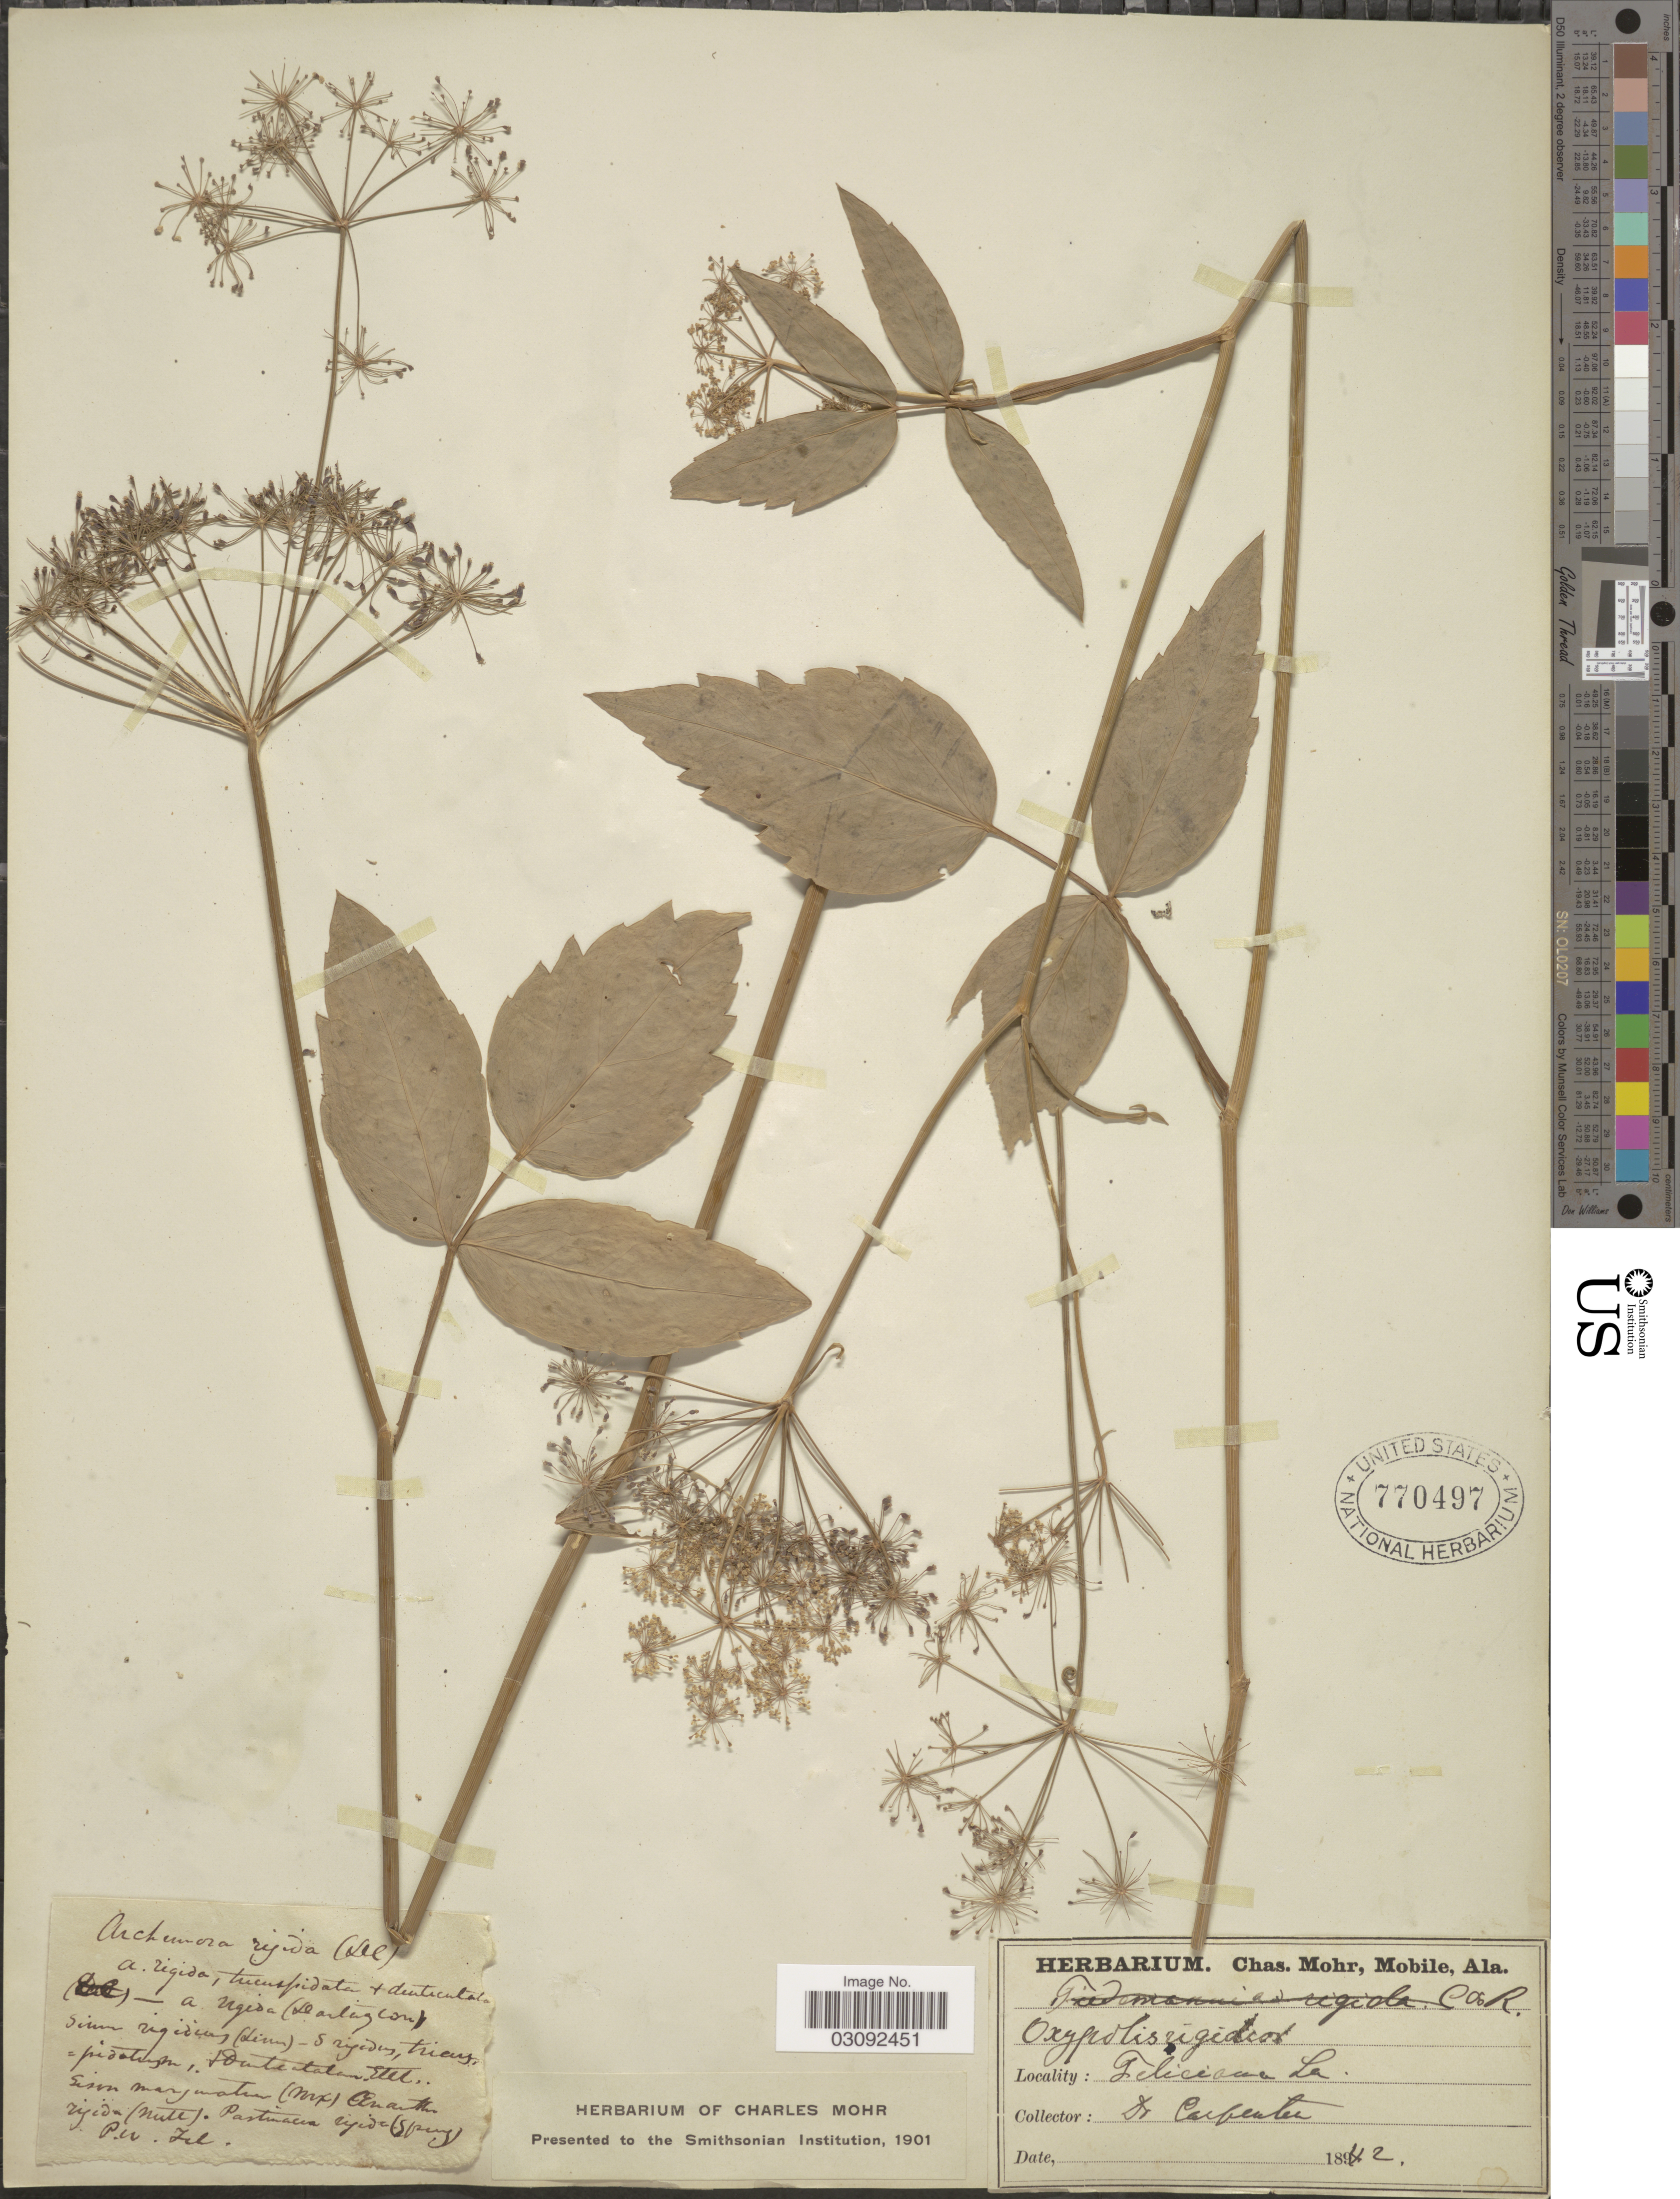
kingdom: Plantae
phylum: Tracheophyta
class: Magnoliopsida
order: Apiales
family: Apiaceae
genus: Oxypolis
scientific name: Oxypolis rigidior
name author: (L.) Raf.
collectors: -. Carpenter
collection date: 1842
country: United States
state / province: Louisiana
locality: Feliciana.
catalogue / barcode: US 770497